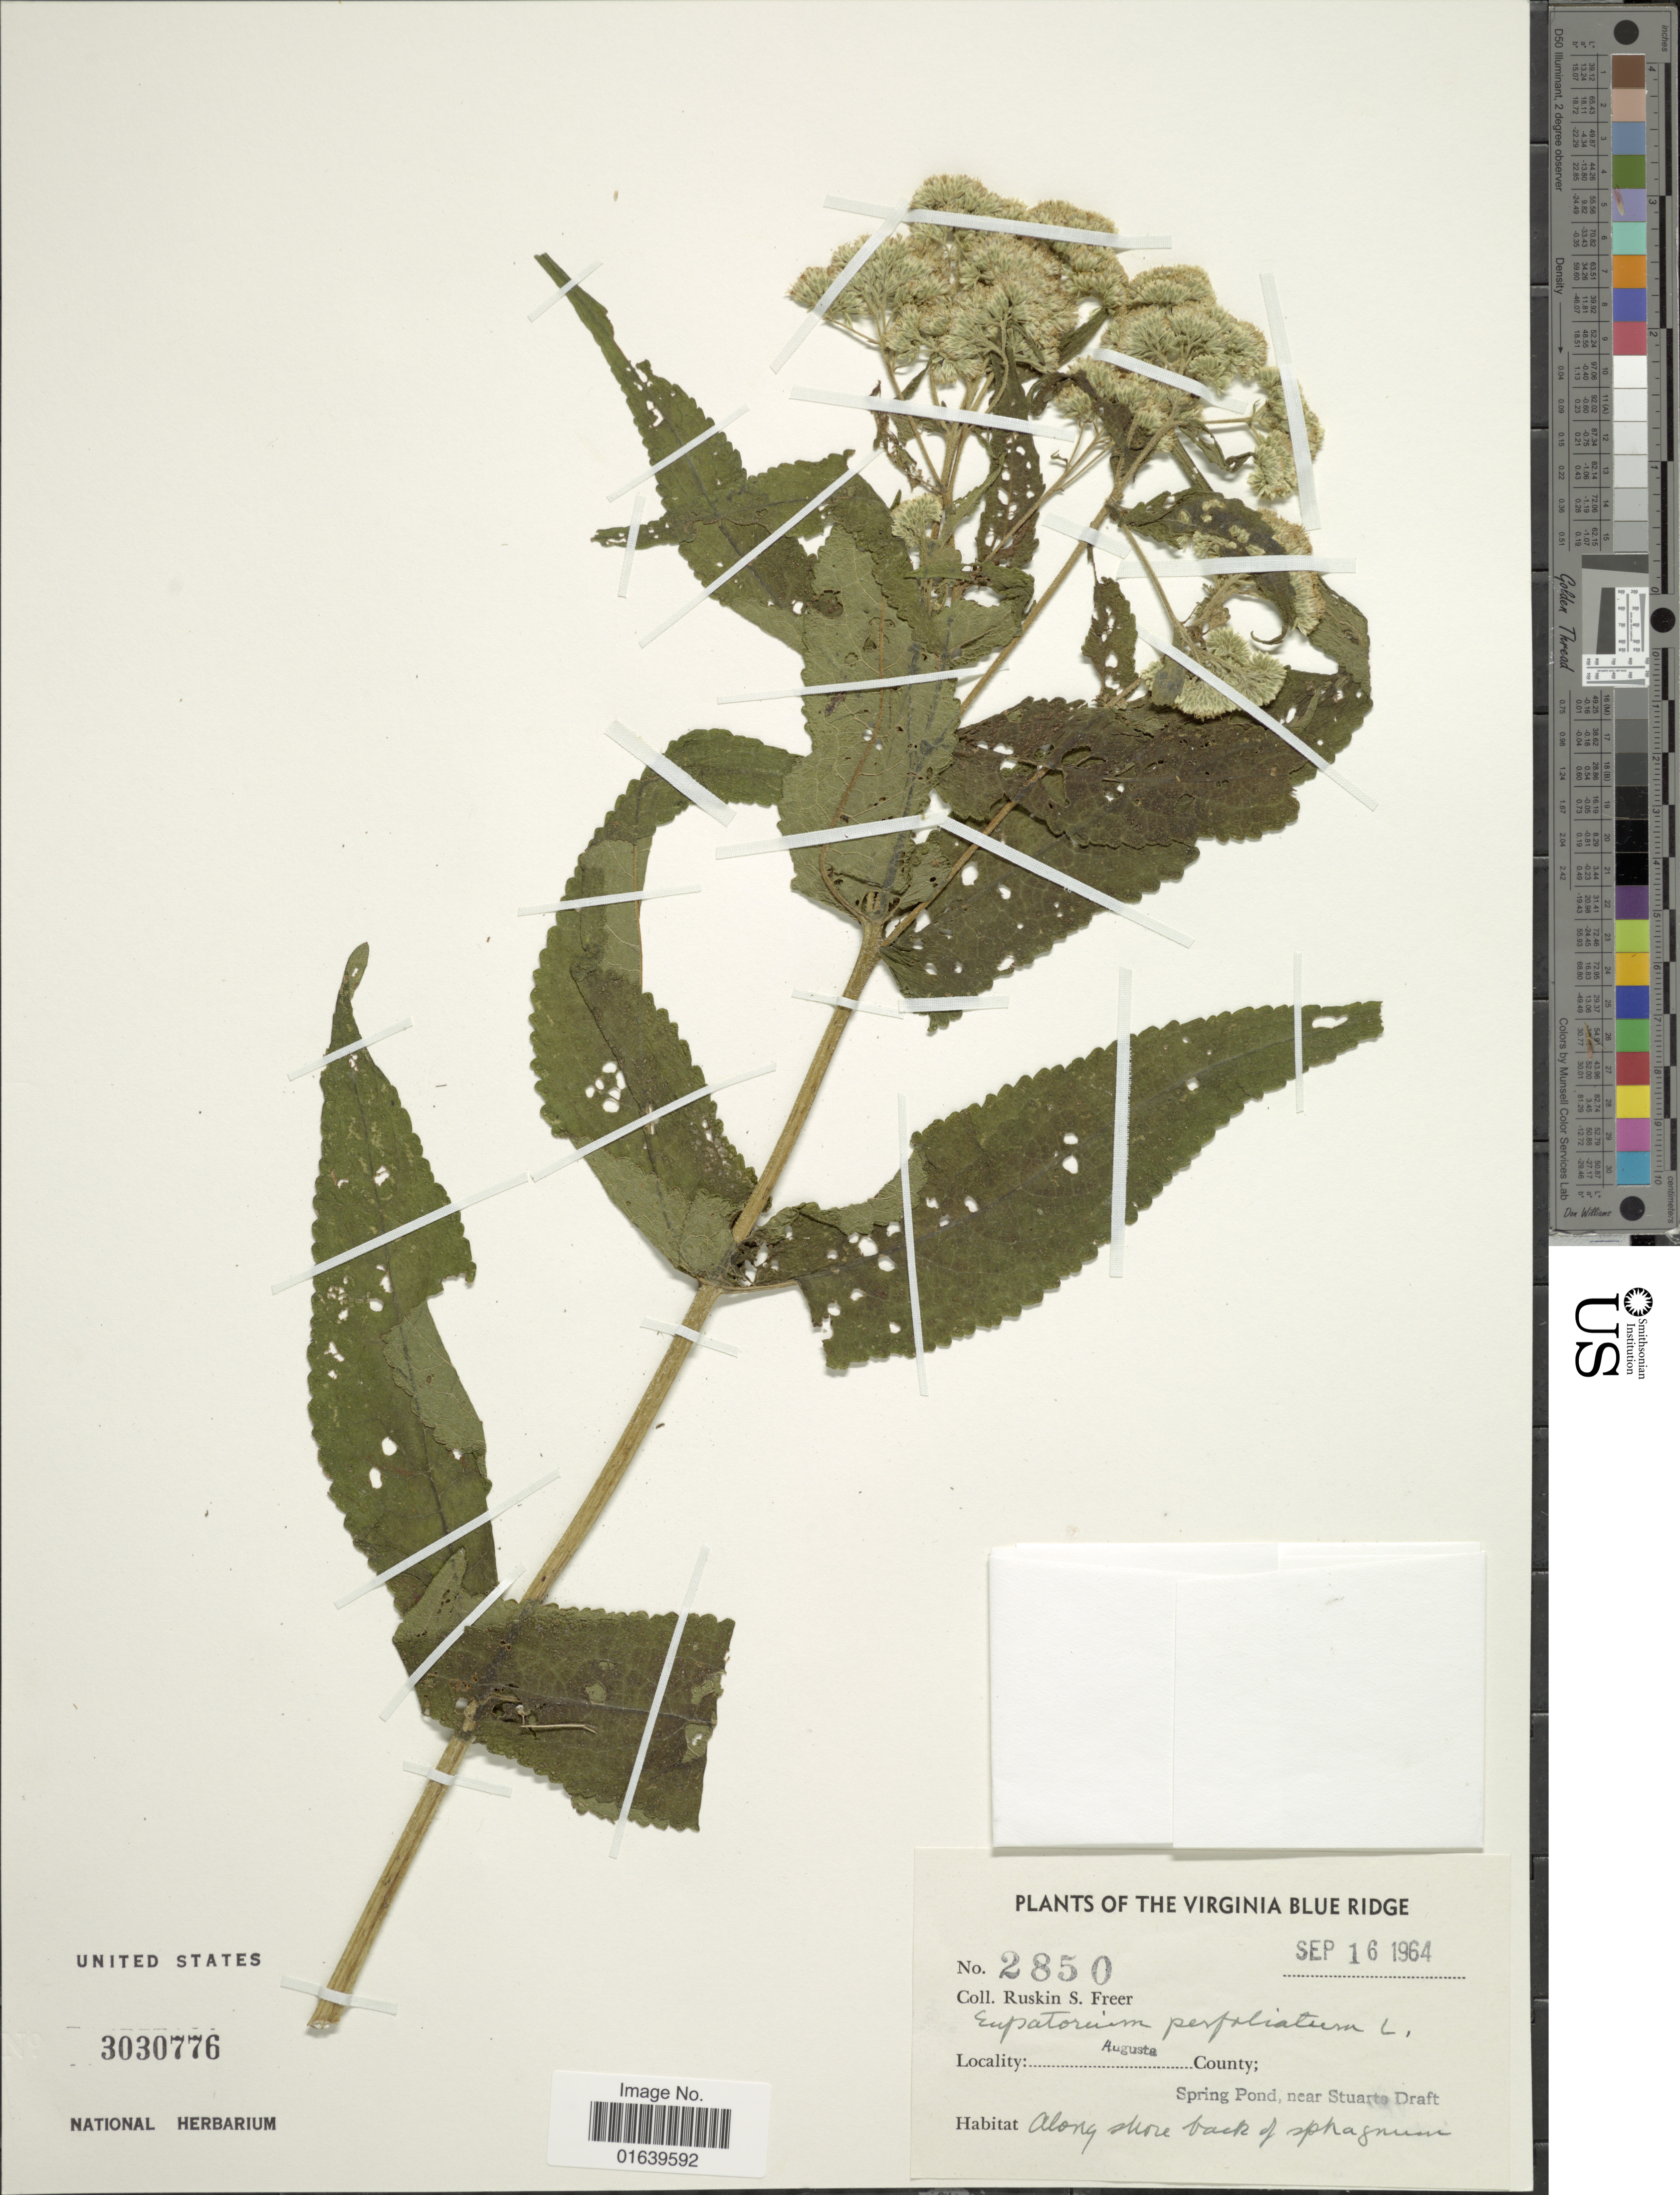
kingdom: Plantae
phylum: Tracheophyta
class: Magnoliopsida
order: Asterales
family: Asteraceae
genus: Eupatorium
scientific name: Eupatorium perfoliatum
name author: L.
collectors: R. Freer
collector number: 2850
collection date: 1964-09-16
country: United States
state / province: Virginia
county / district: Augusta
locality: Virginia Blue Ridge, Augusta County, Spring Pond, near Staurts Draft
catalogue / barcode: US 3030776